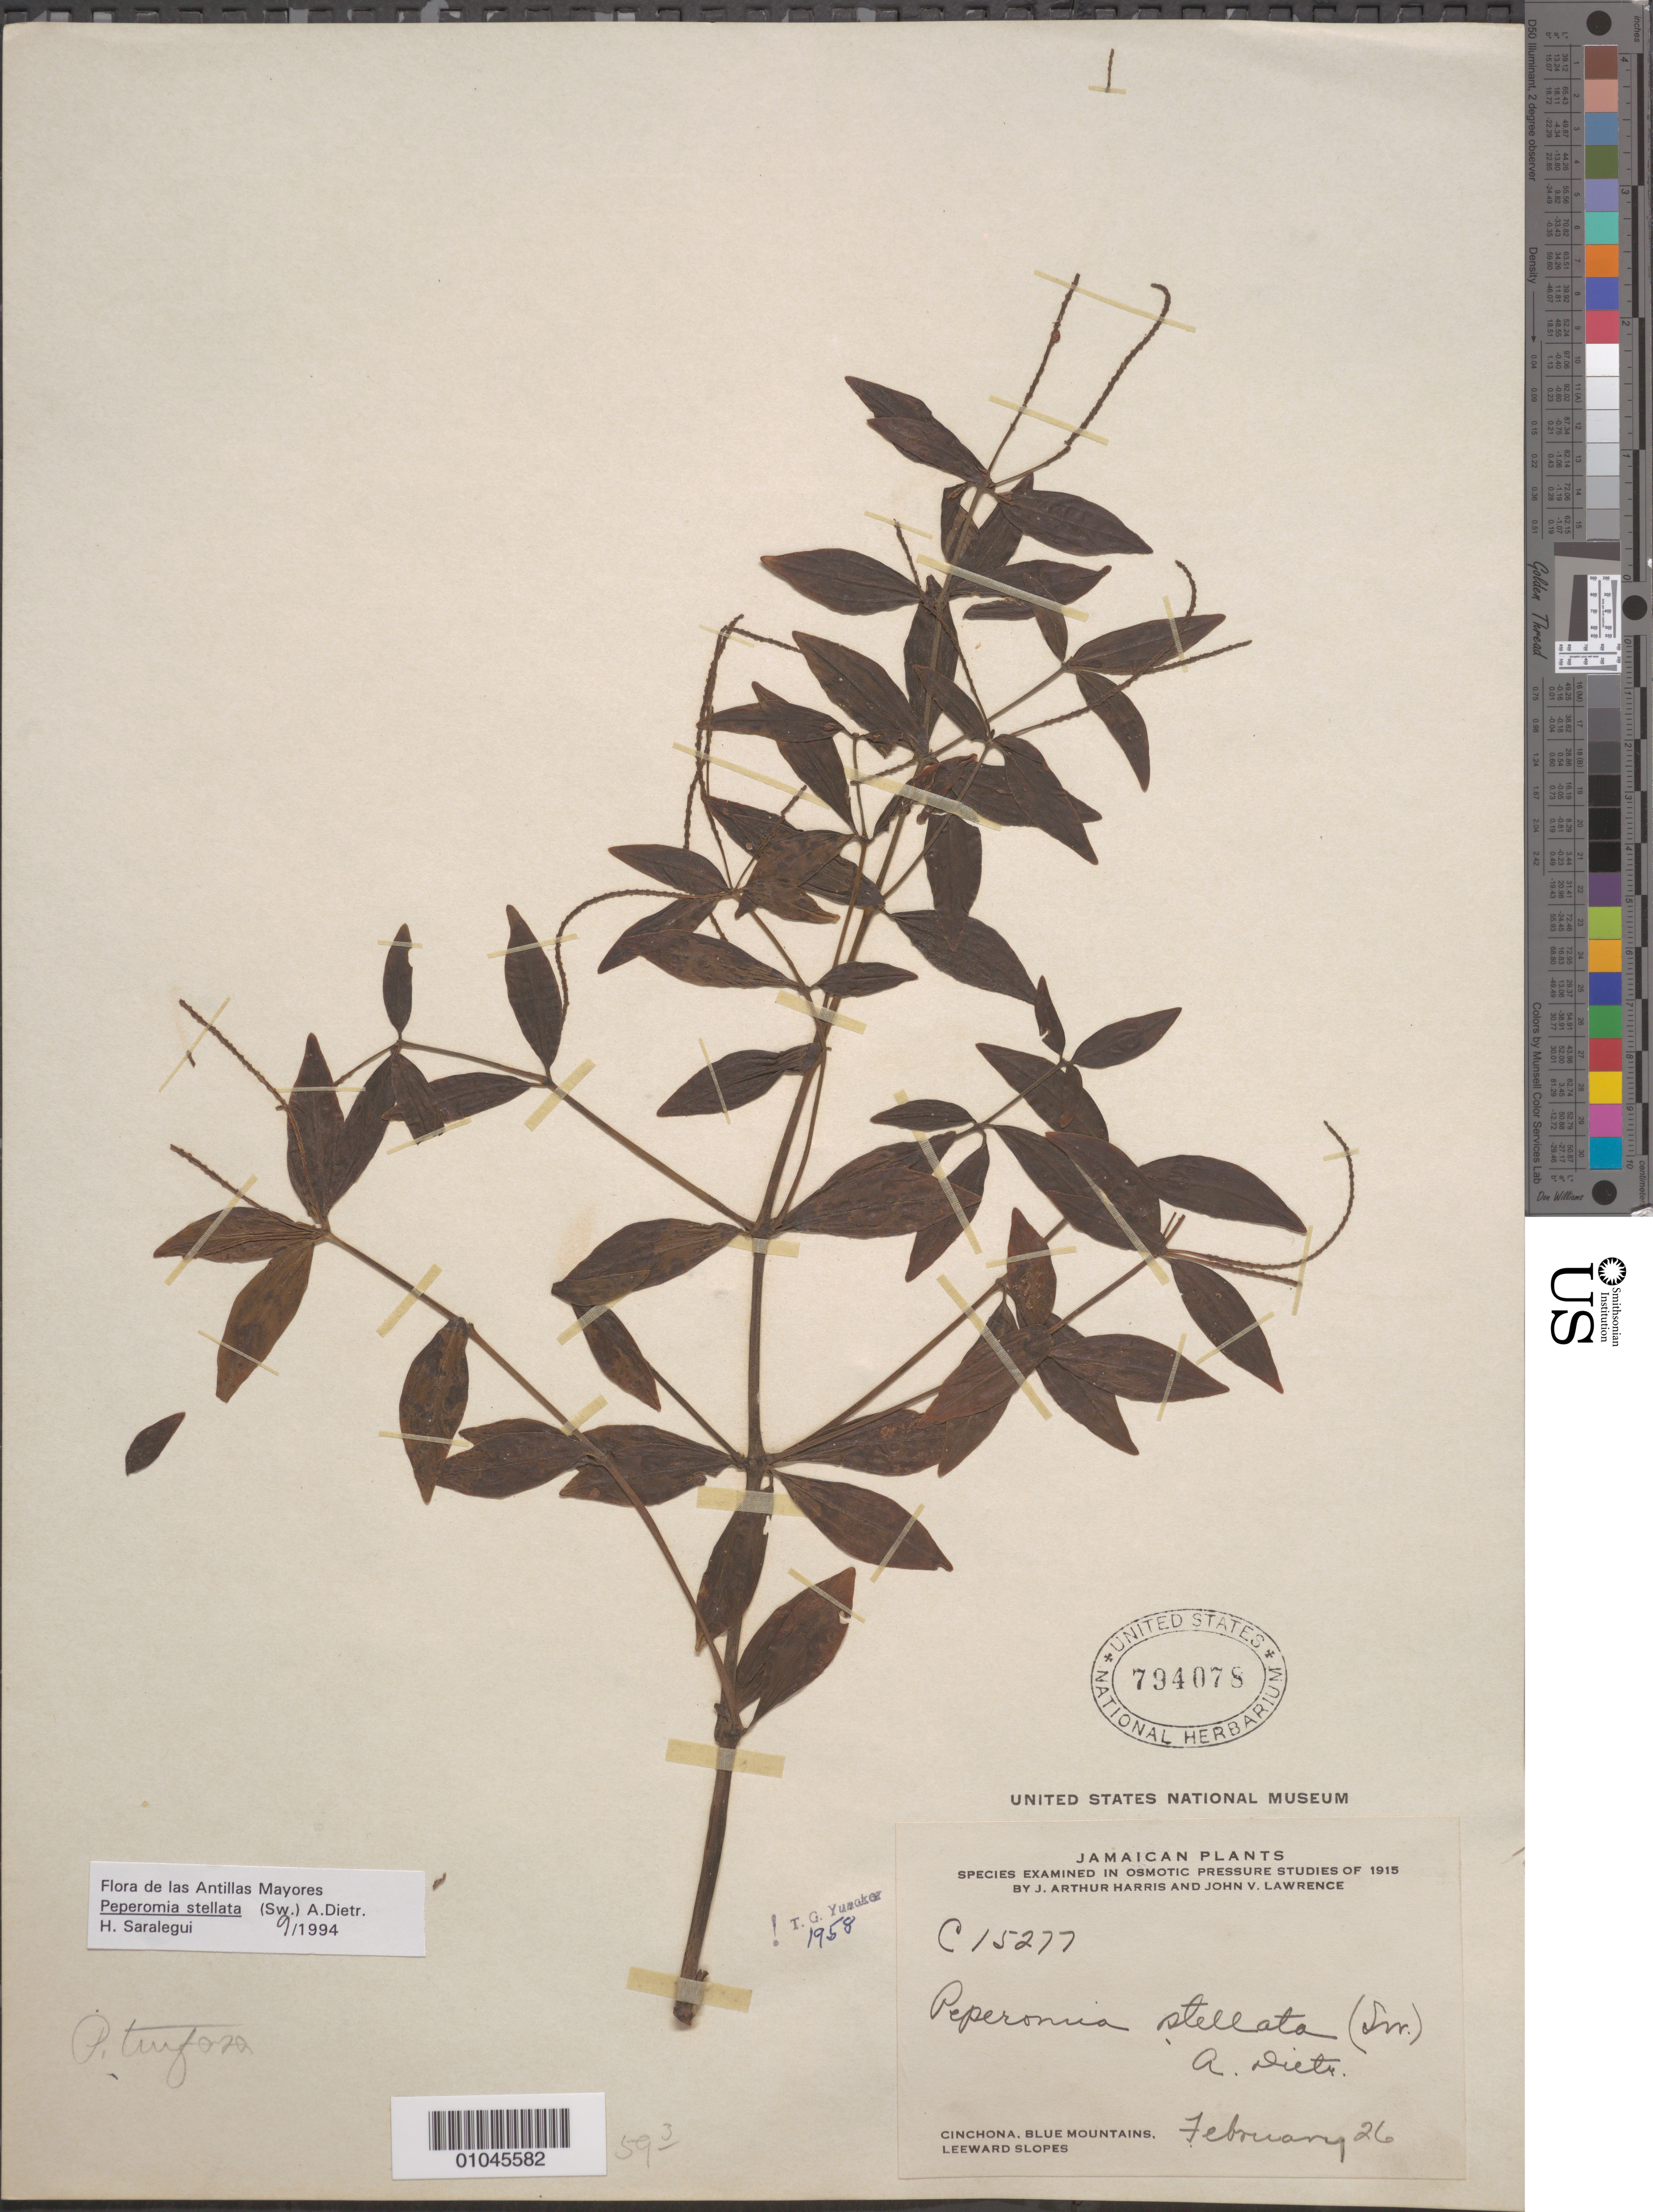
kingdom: Plantae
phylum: Tracheophyta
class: Magnoliopsida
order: Piperales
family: Piperaceae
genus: Peperomia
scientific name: Peperomia stellata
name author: (Sw.) A. Dietr.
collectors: J. A. Harris & J. Lawrence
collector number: C15277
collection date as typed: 26 Feb 1915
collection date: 1915-02-26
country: Jamaica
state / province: Saint Andrew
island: Jamaica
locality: Cinchona, Blue Mts. Leeward slopes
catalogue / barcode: US 794078